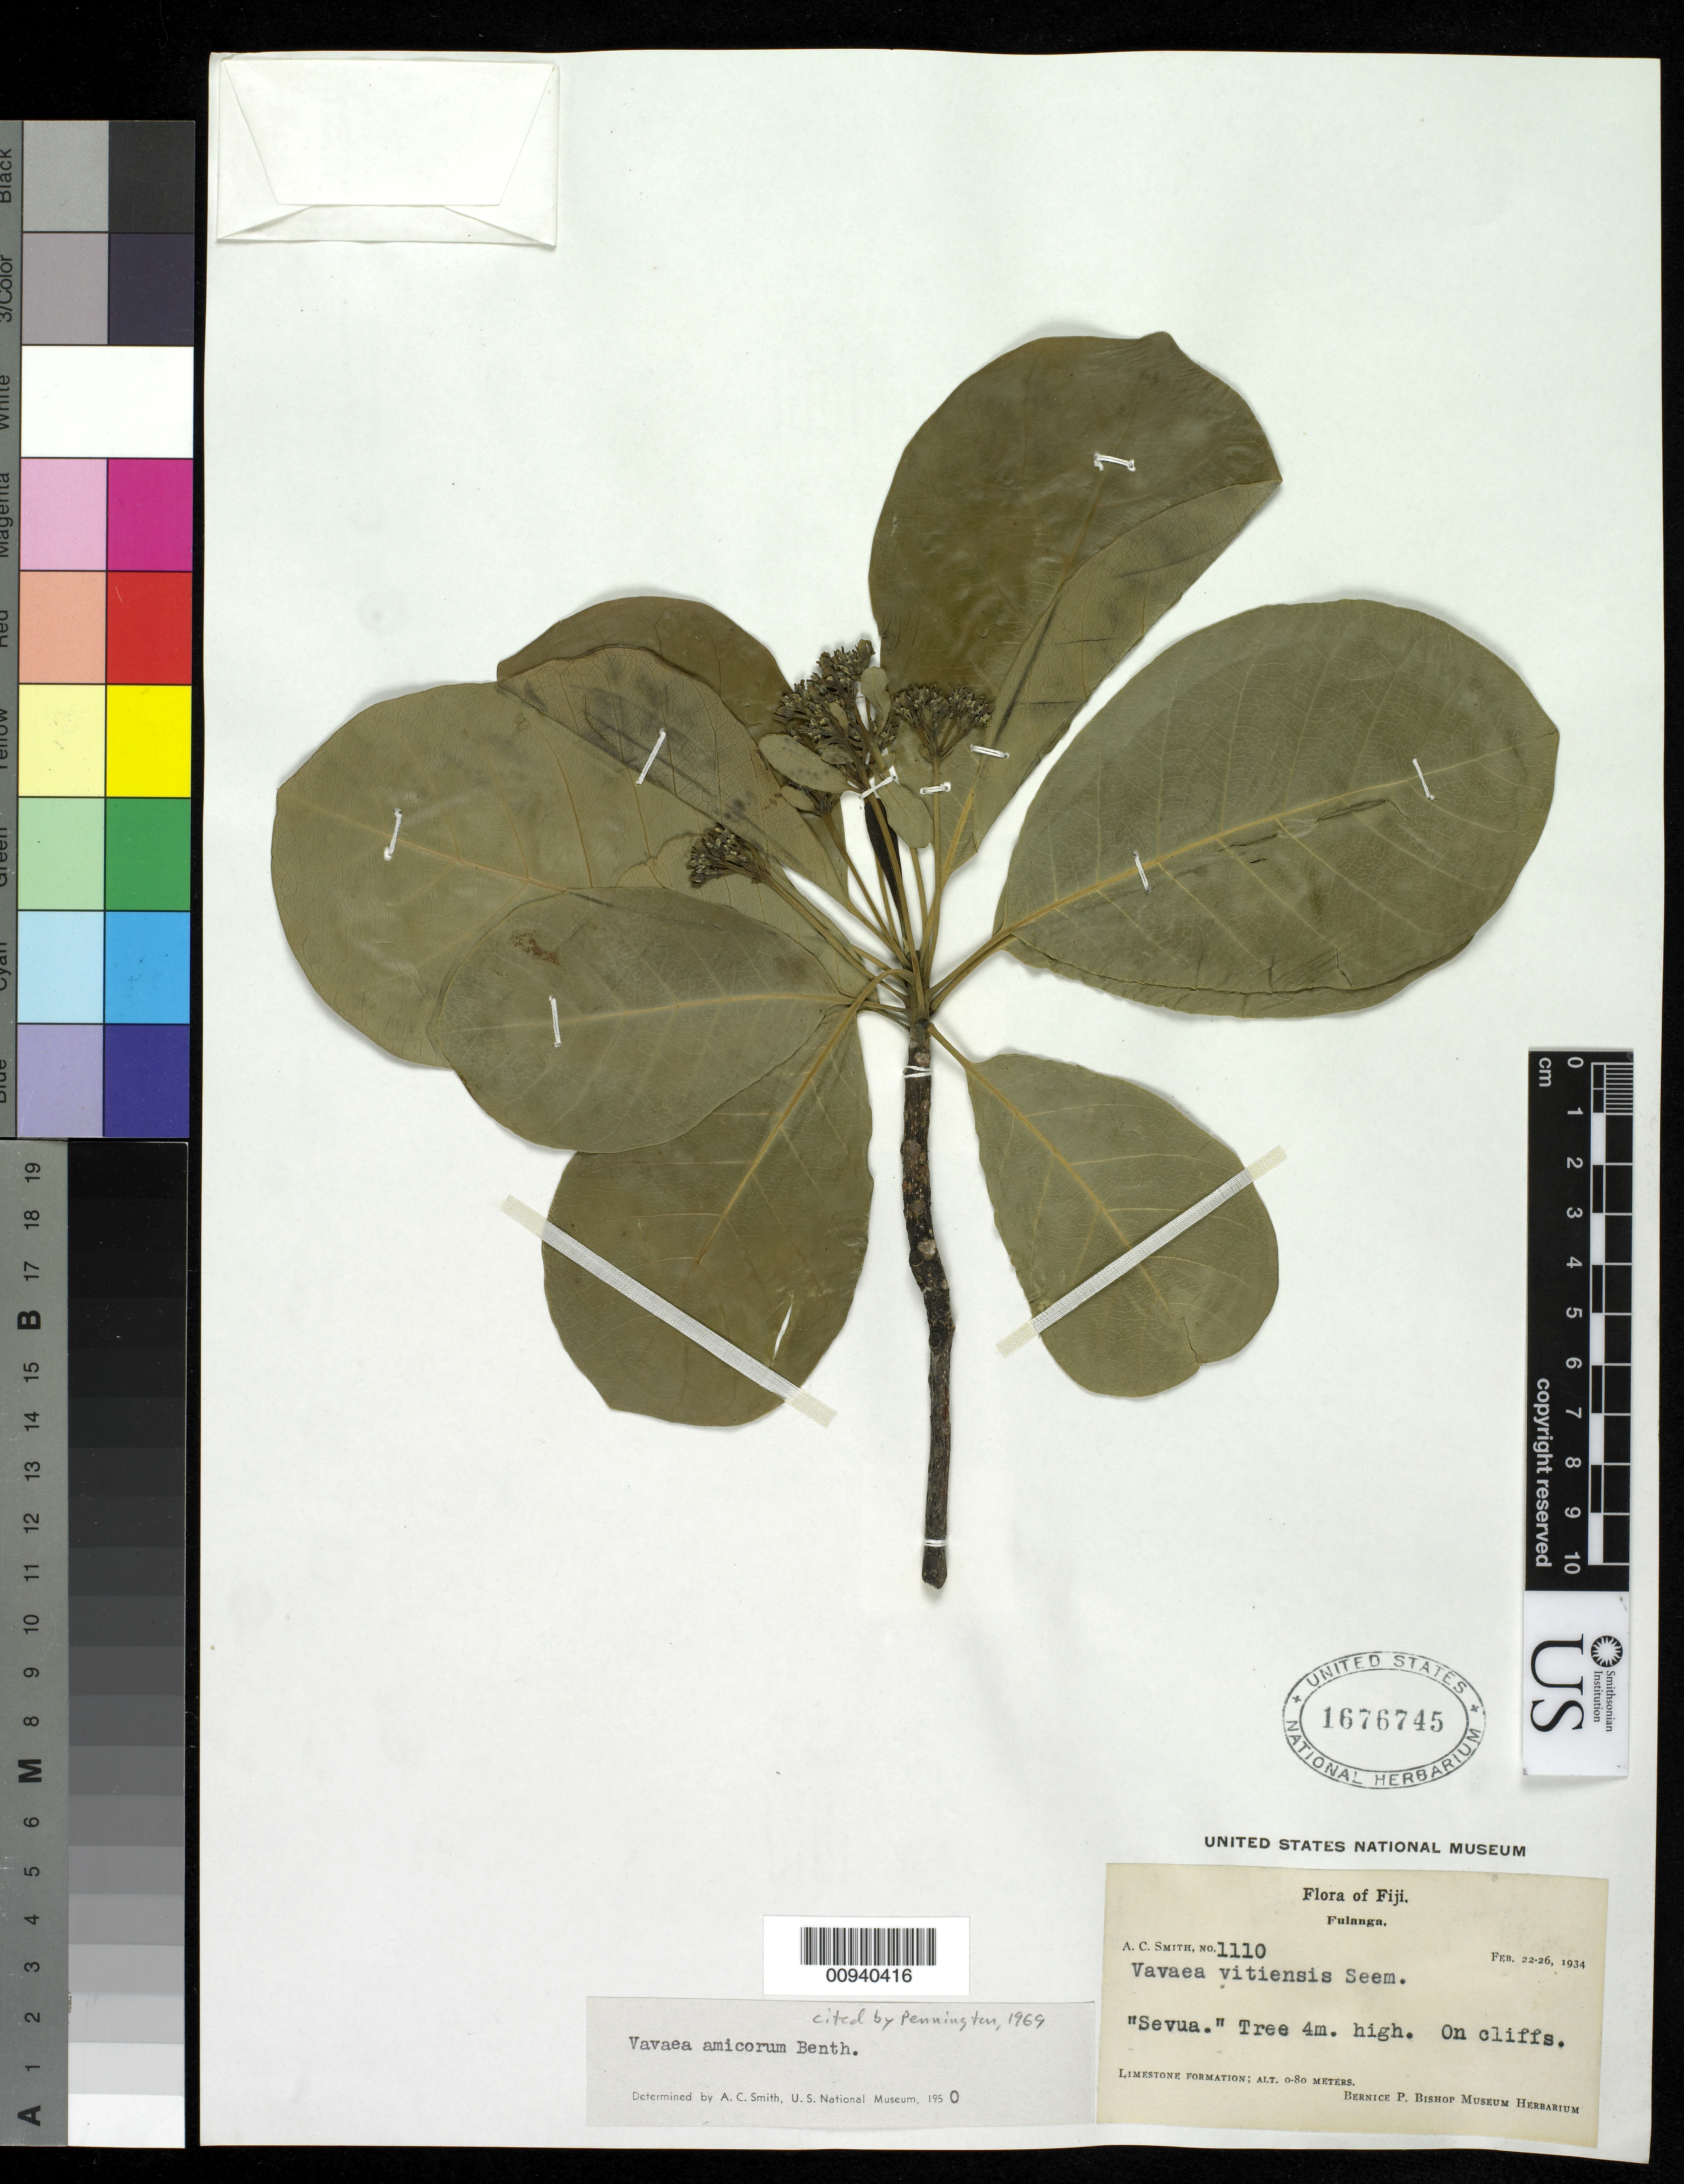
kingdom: Plantae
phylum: Tracheophyta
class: Magnoliopsida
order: Sapindales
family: Meliaceae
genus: Vavaea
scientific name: Vavaea amicorum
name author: Benth.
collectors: C. A. Smith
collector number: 1110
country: Fiji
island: Fulaga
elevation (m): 0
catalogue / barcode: US 1676745